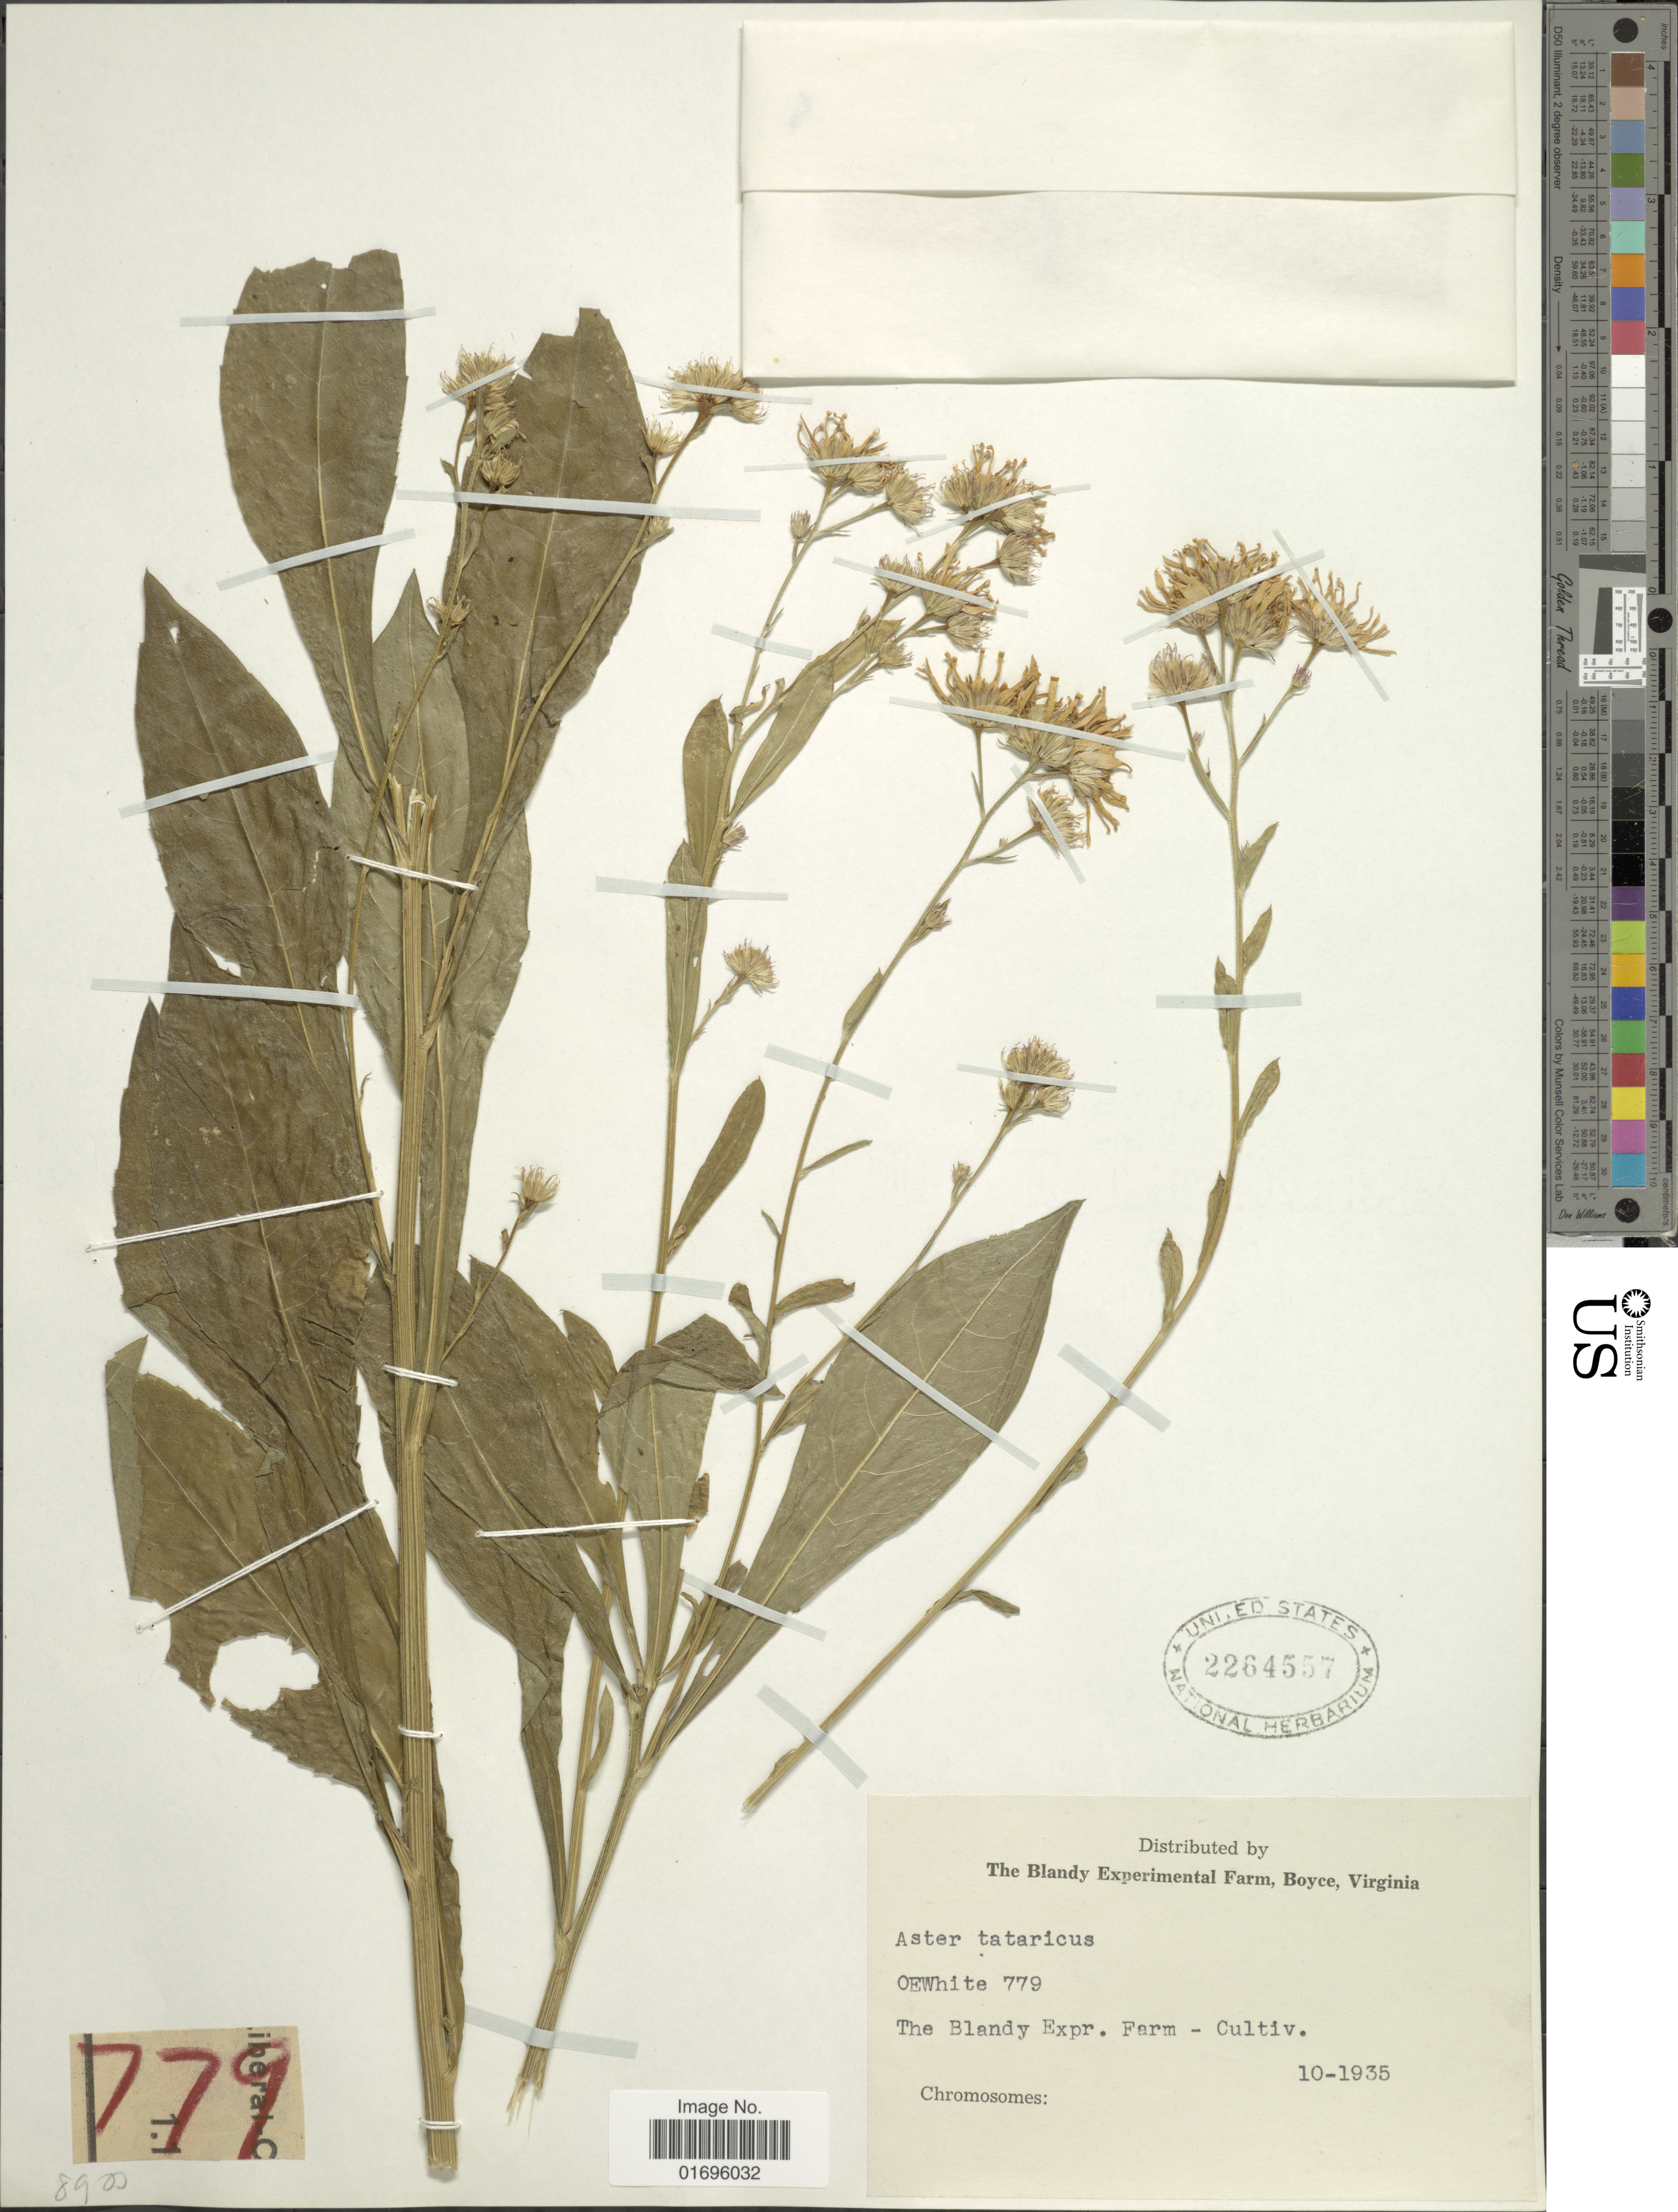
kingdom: Plantae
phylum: Tracheophyta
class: Magnoliopsida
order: Asterales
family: Asteraceae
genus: Aster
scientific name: Aster tataricus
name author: L. f.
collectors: O. E. White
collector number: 779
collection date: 1935-10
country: United States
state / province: Virginia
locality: The Blandy Experimental Farm, Boyce, Virginia. The Blandy Expr. Farm - Cultiv.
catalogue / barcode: US 2264557